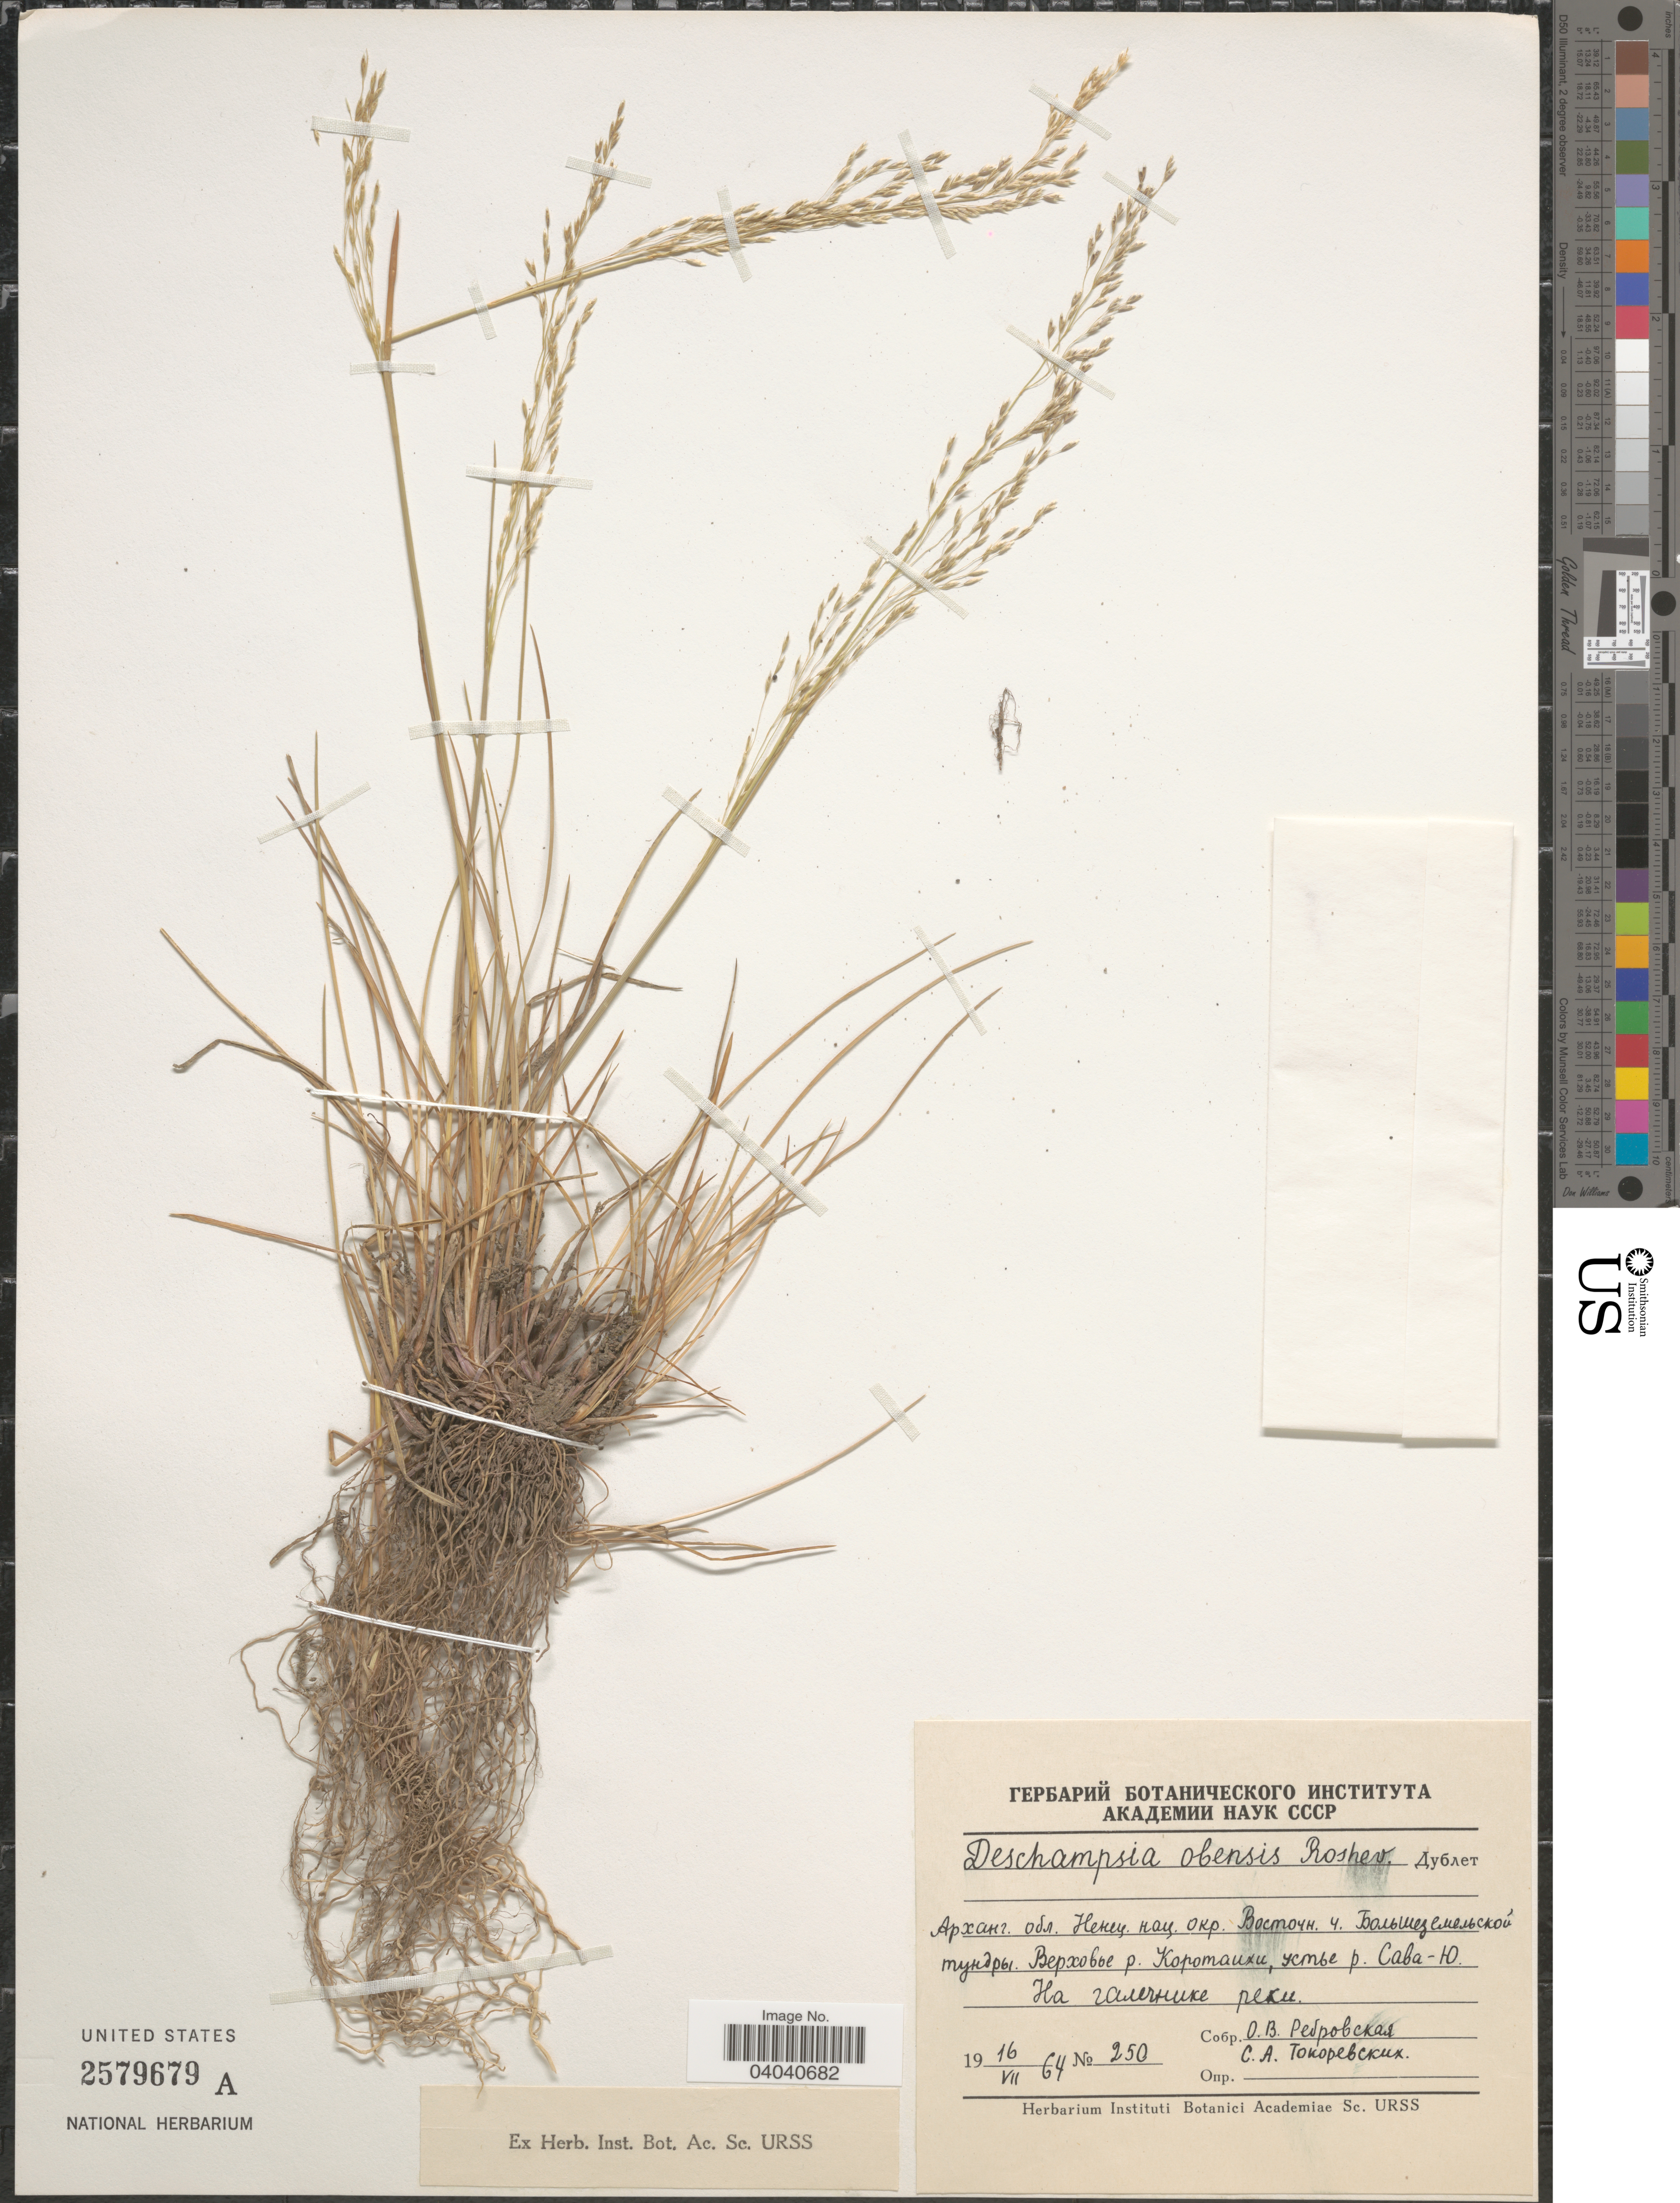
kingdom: Plantae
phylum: Tracheophyta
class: Liliopsida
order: Poales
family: Poaceae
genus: Deschampsia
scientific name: Deschampsia cespitosa subsp. obensis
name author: (Roshev.) Tzvelev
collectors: O. Rebristaya & S. Tokarevskikh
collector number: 250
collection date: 1964-07-16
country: Russian Federation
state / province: Arkhangelsk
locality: Nenets Autonomous Okrug, river Korotaikha, mouth of river Sava-U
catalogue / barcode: US 2579679A